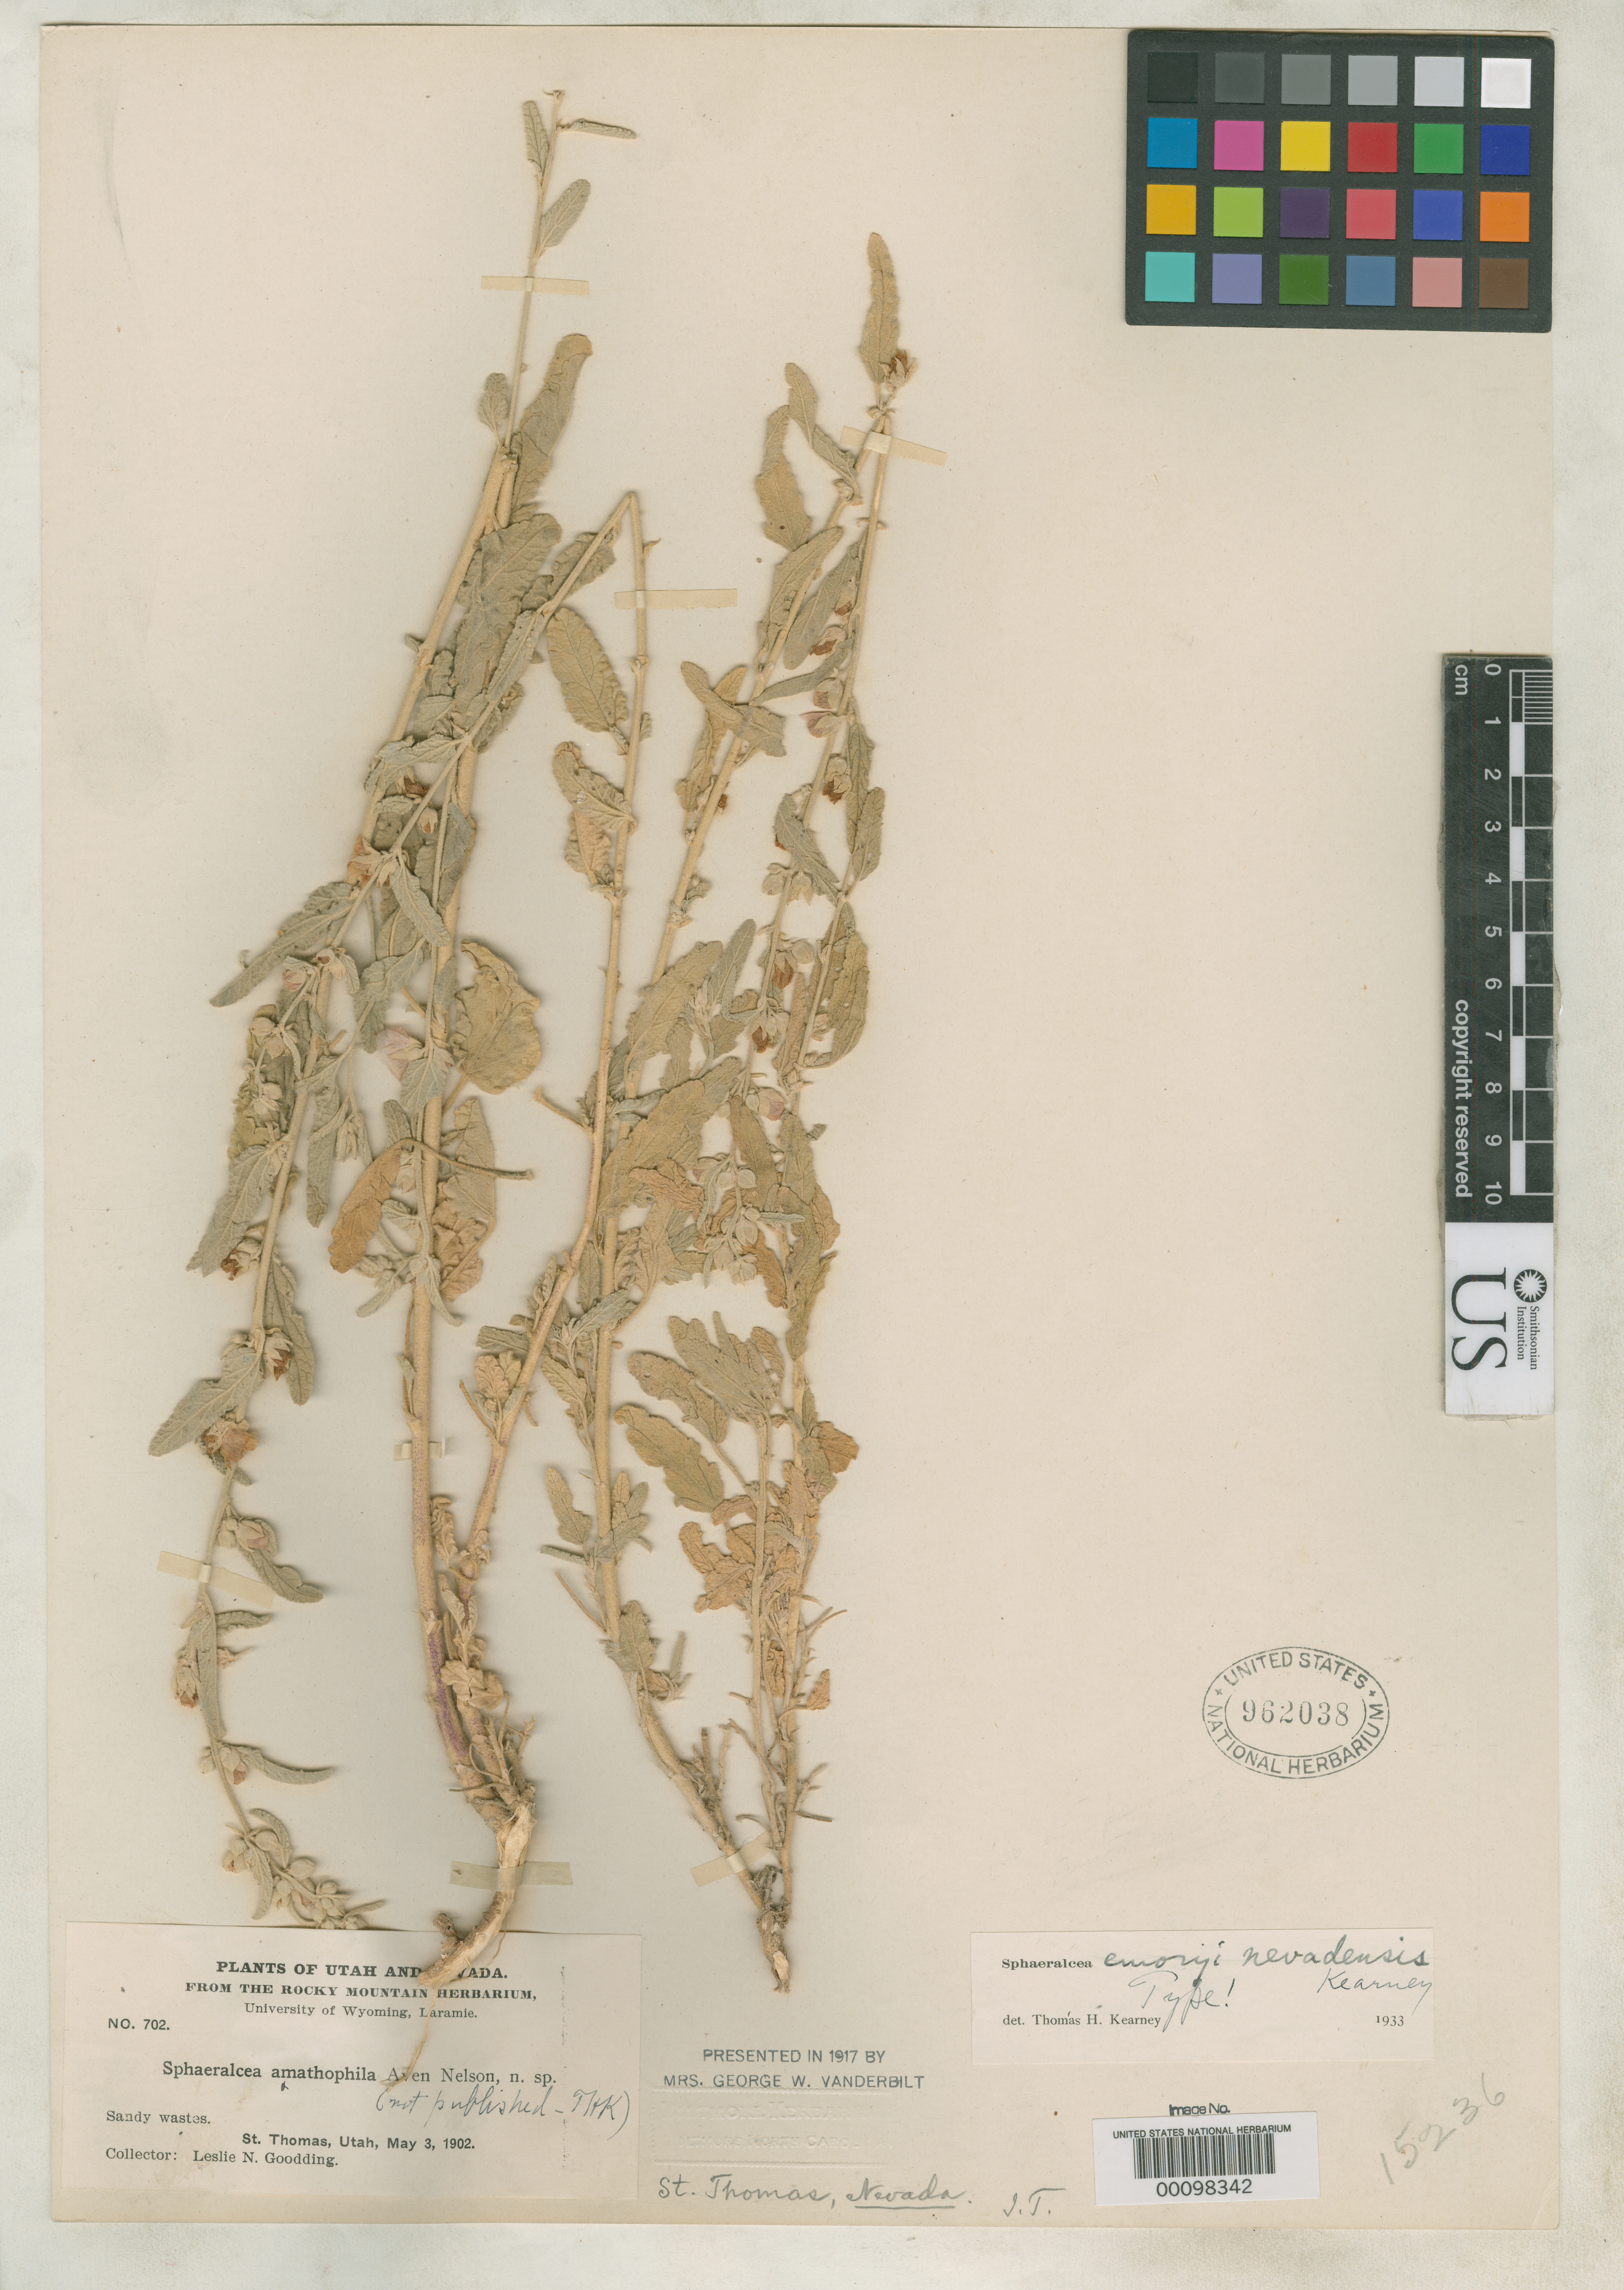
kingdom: Plantae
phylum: Tracheophyta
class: Magnoliopsida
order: Malvales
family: Malvaceae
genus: Sphaeralcea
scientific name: Sphaeralcea emoryi subsp. nevadensis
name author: Kearney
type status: Holotype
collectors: L. N. Goodding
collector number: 702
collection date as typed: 03 May 1902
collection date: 1902-05-03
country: United States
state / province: Nevada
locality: St. Thomas.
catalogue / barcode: US 962038